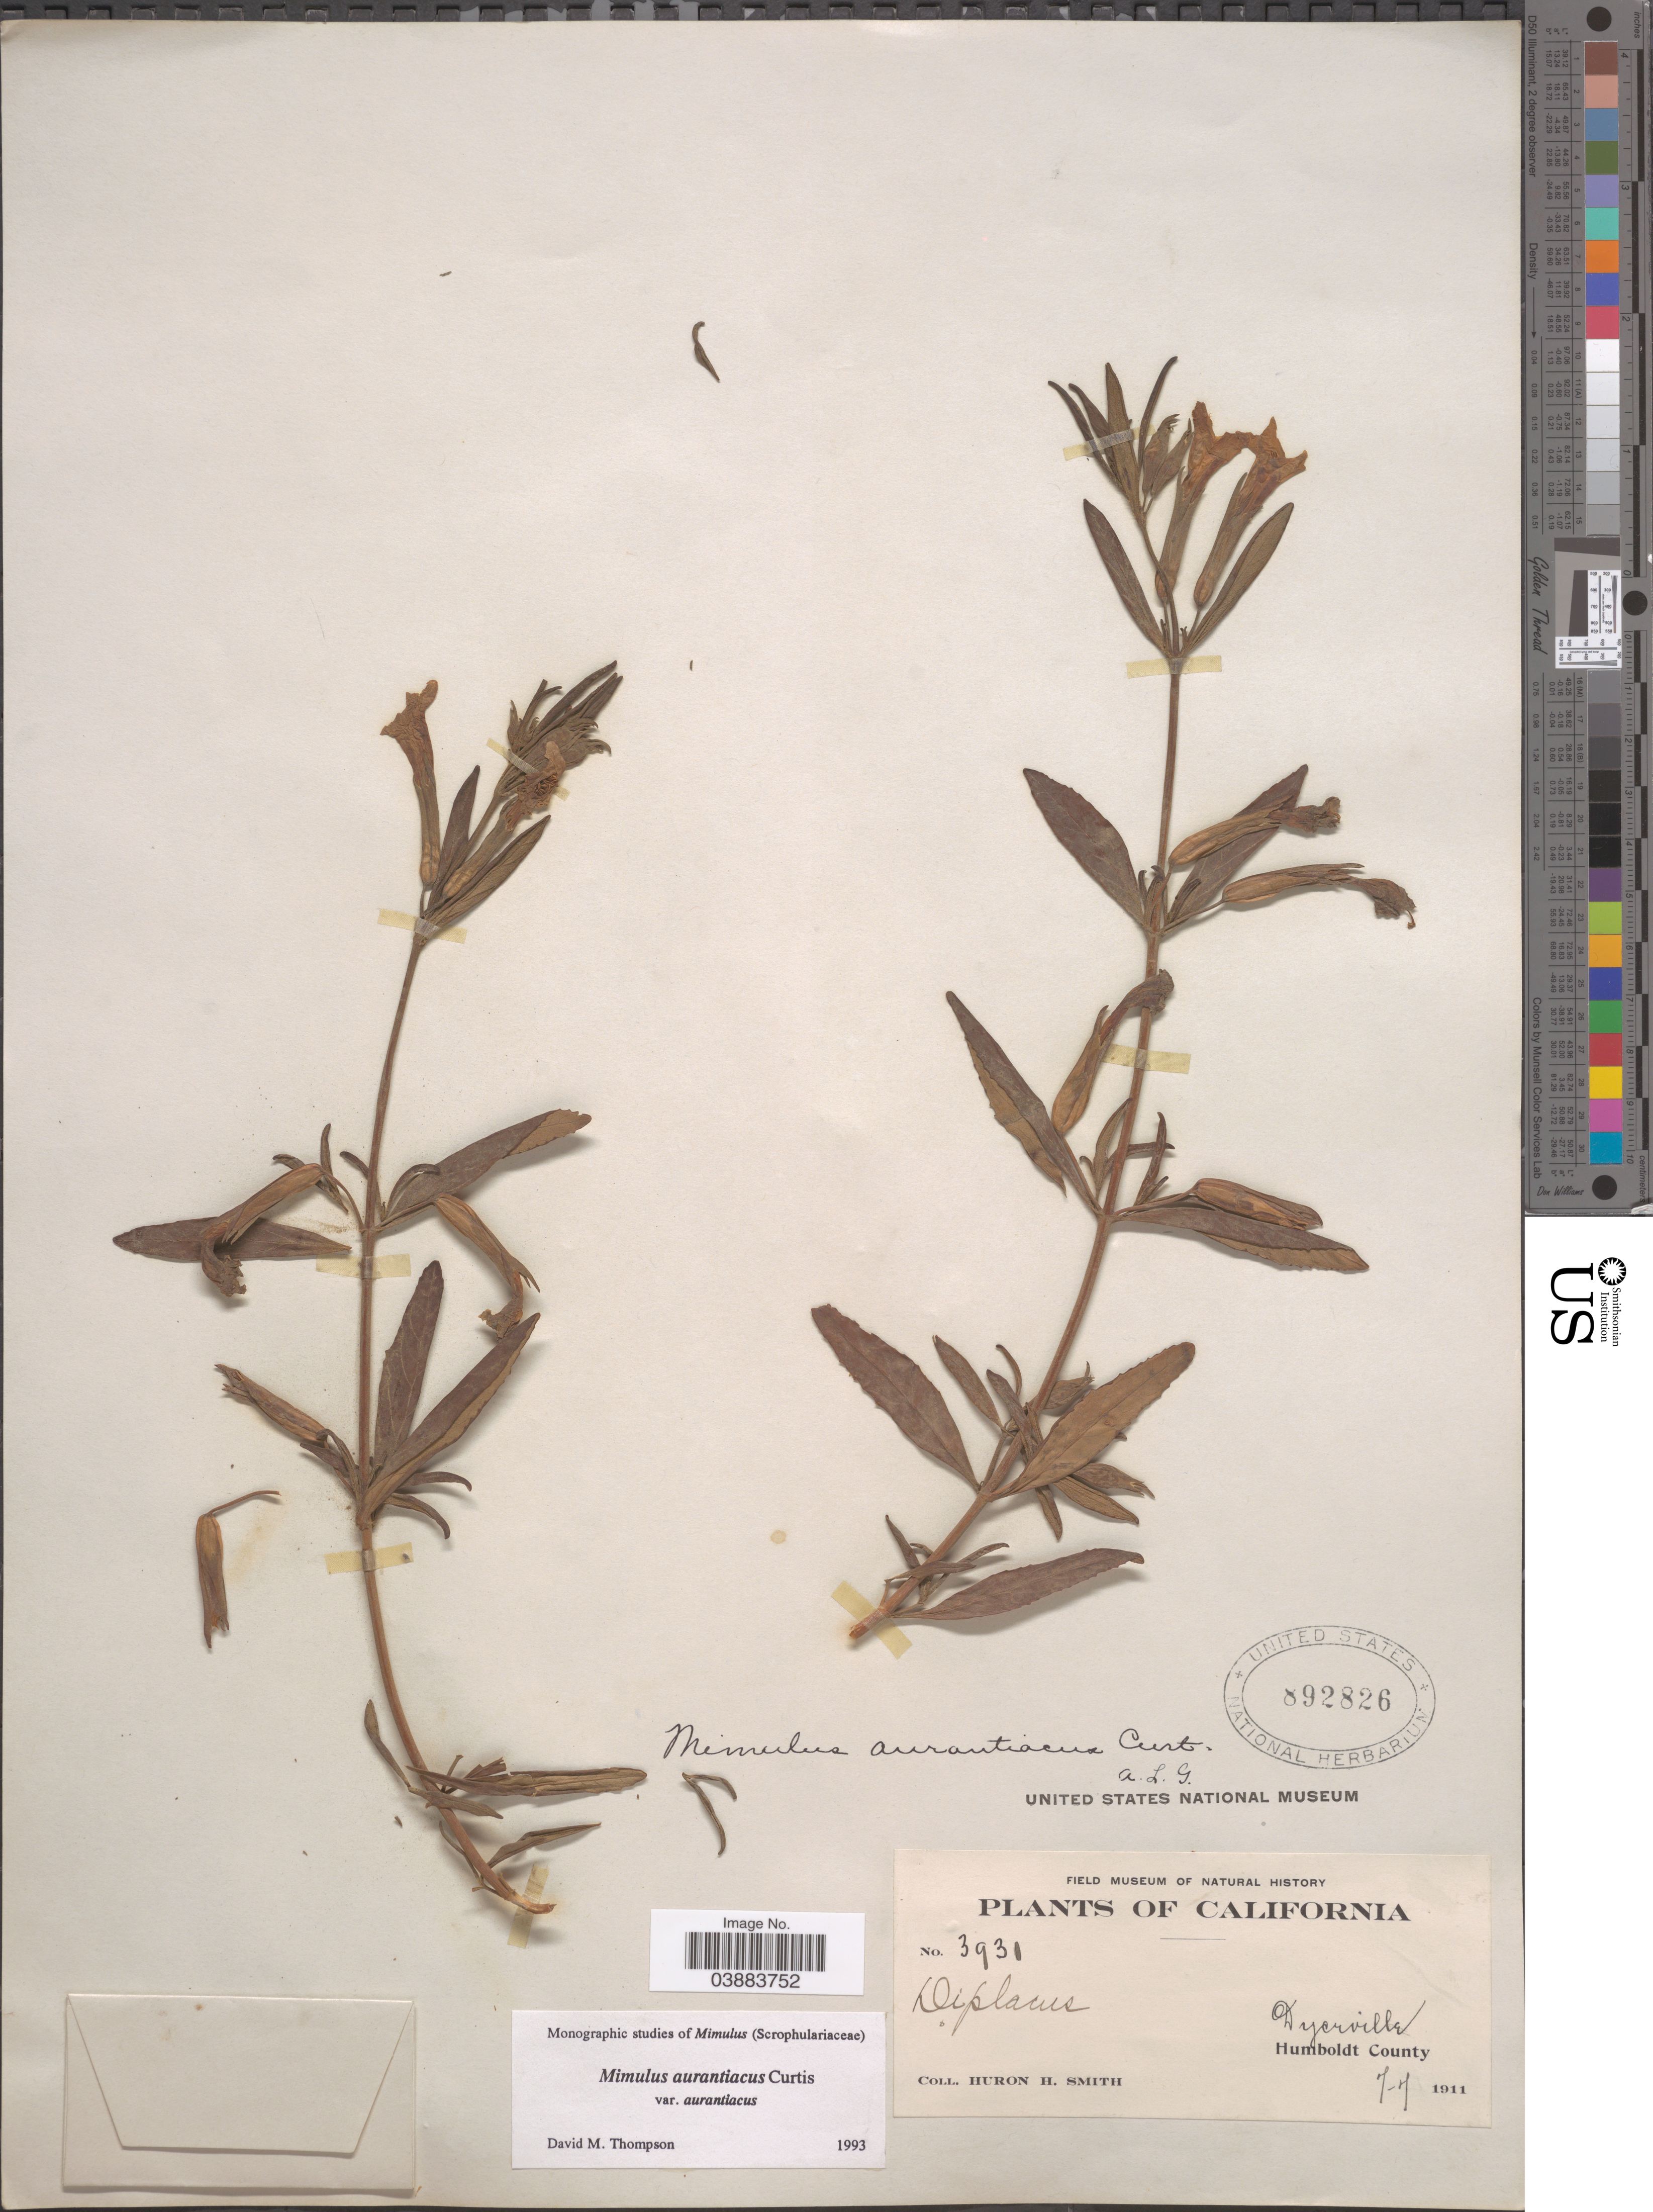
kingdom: Plantae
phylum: Tracheophyta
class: Magnoliopsida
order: Lamiales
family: Phrymaceae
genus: Diplacus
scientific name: Diplacus aurantiacus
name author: (Curtis) Jeps.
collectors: Huron H. Smith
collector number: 3931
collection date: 1911-07-07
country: United States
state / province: California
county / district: Humboldt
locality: Dyerville, Humboldt County.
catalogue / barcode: US 892826